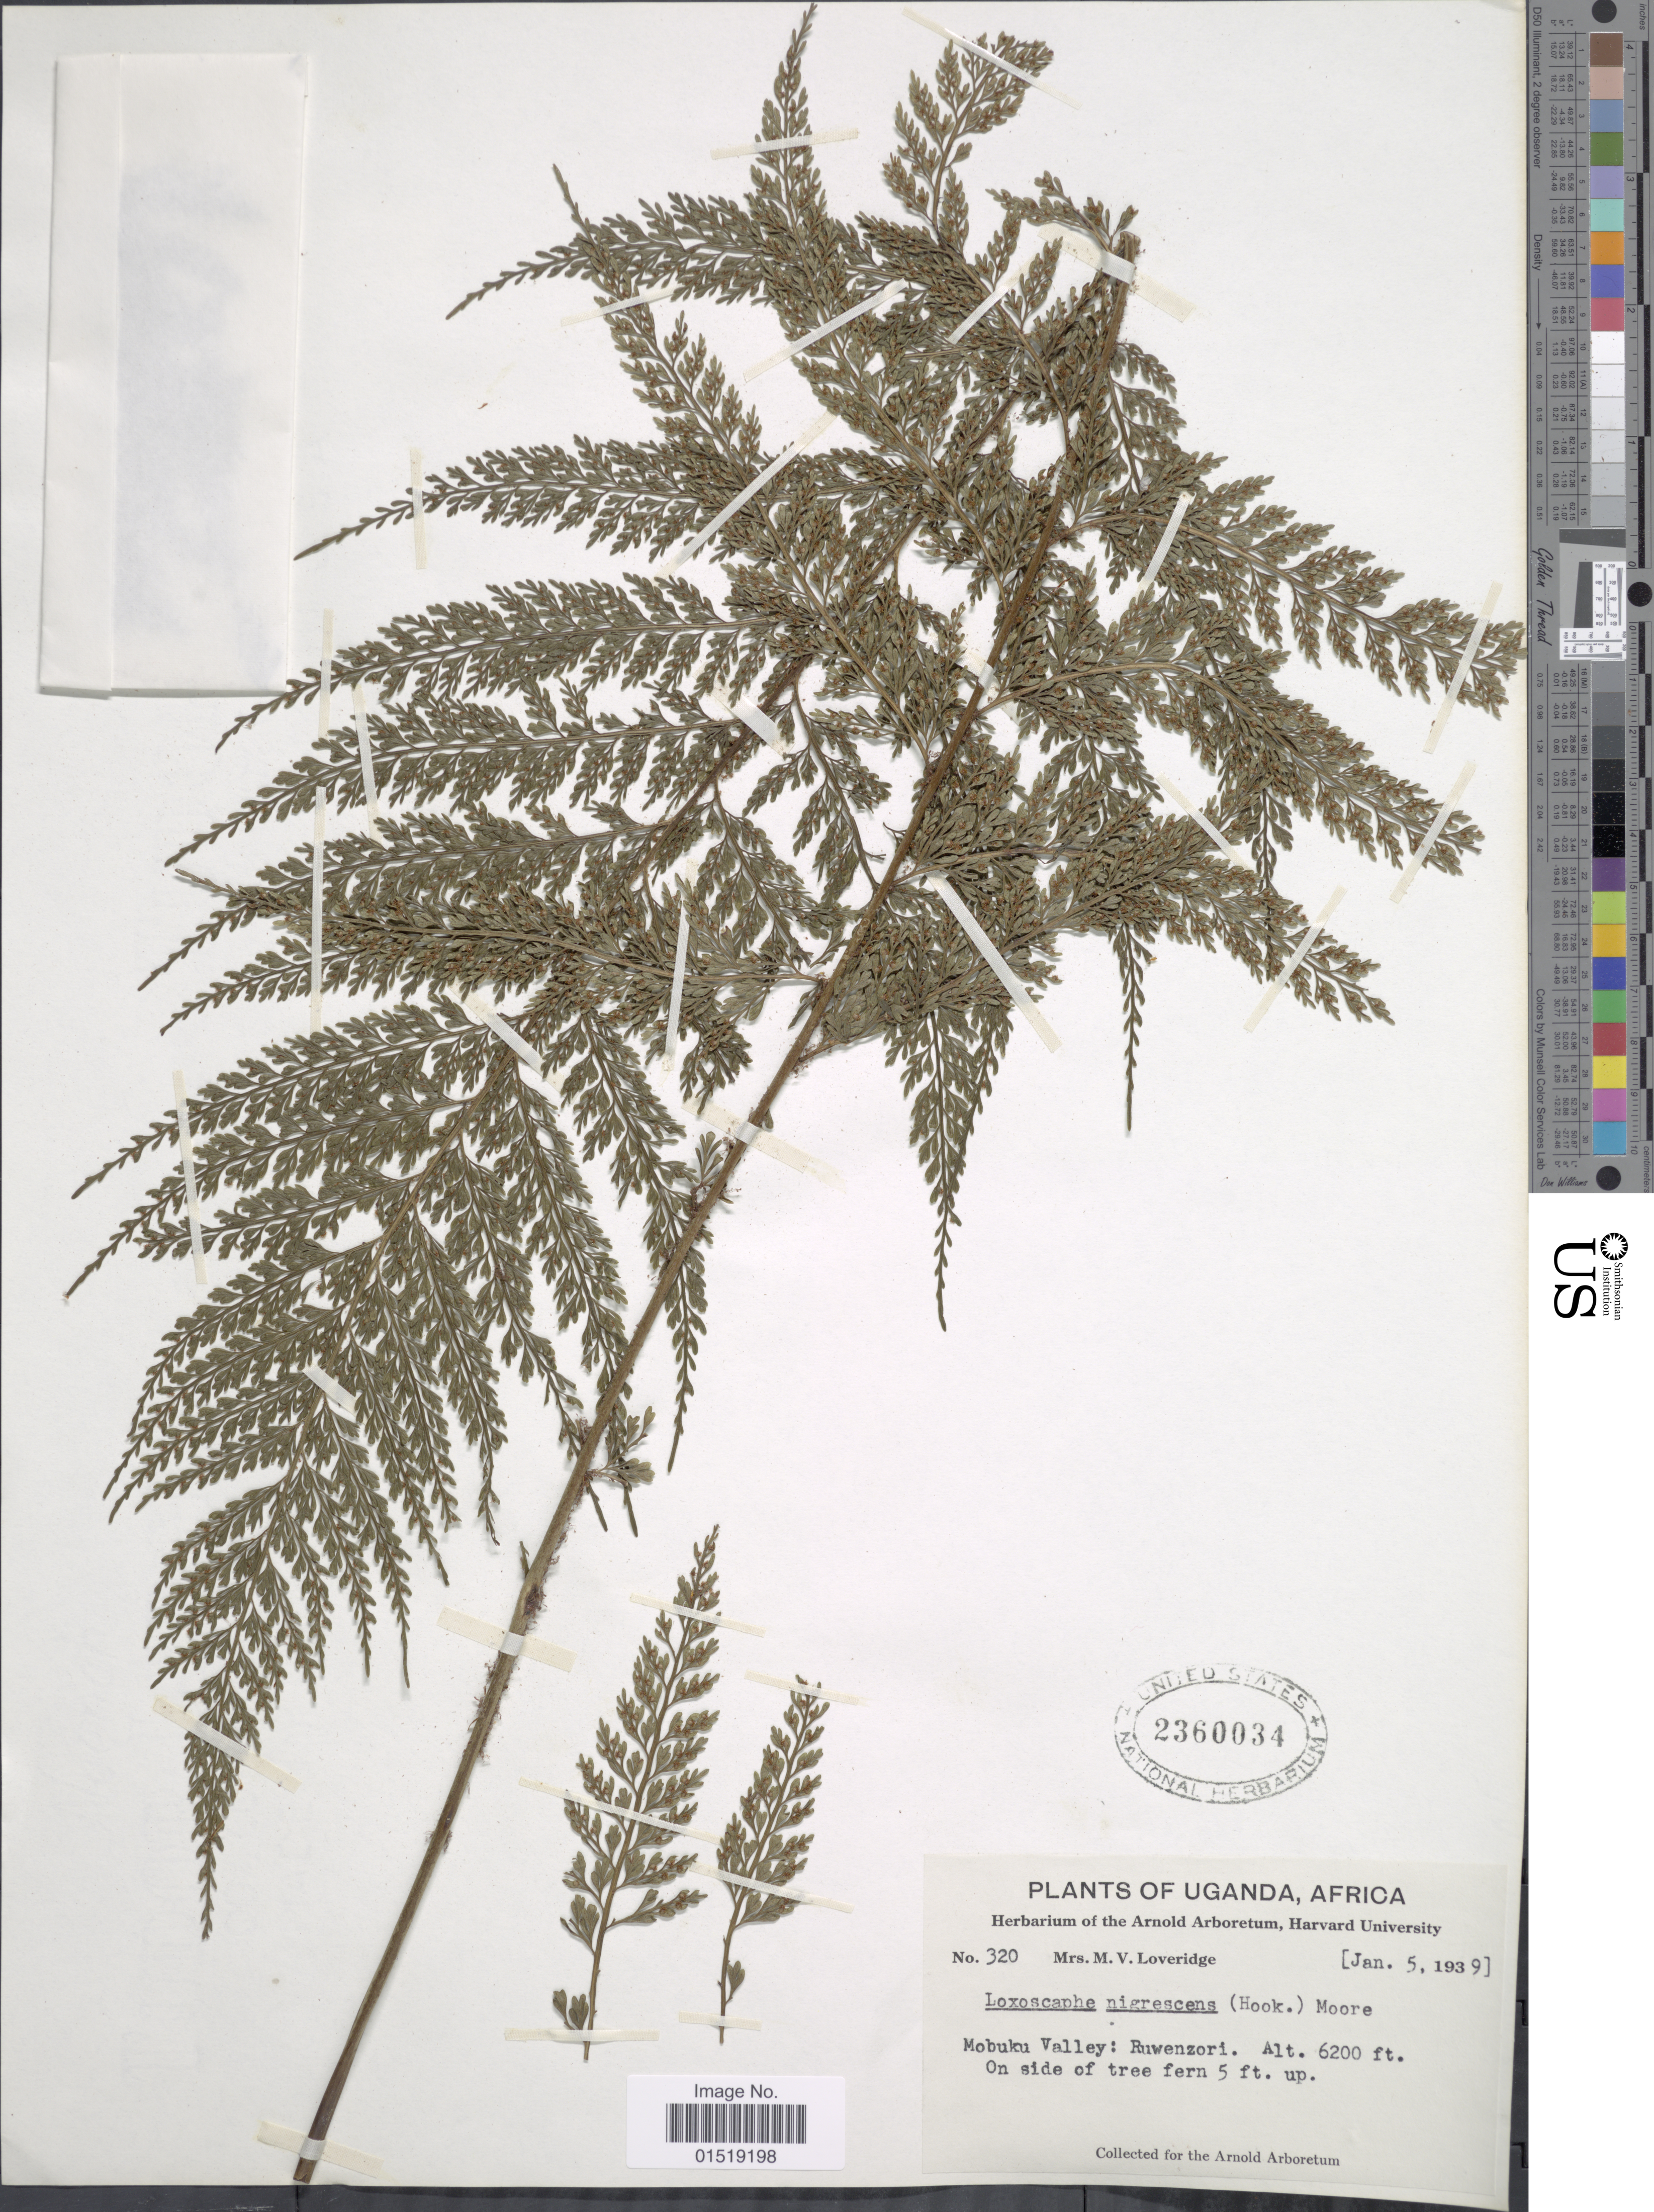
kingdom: Plantae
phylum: Tracheophyta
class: Polypodiopsida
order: Polypodiales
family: Aspleniaceae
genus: Asplenium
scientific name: Asplenium hypomelas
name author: Kuhn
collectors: M. Loveridge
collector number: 320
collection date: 1939-01-05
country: Uganda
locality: Mobuku Valley: Ruwenzori.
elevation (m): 1890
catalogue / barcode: US 2360034